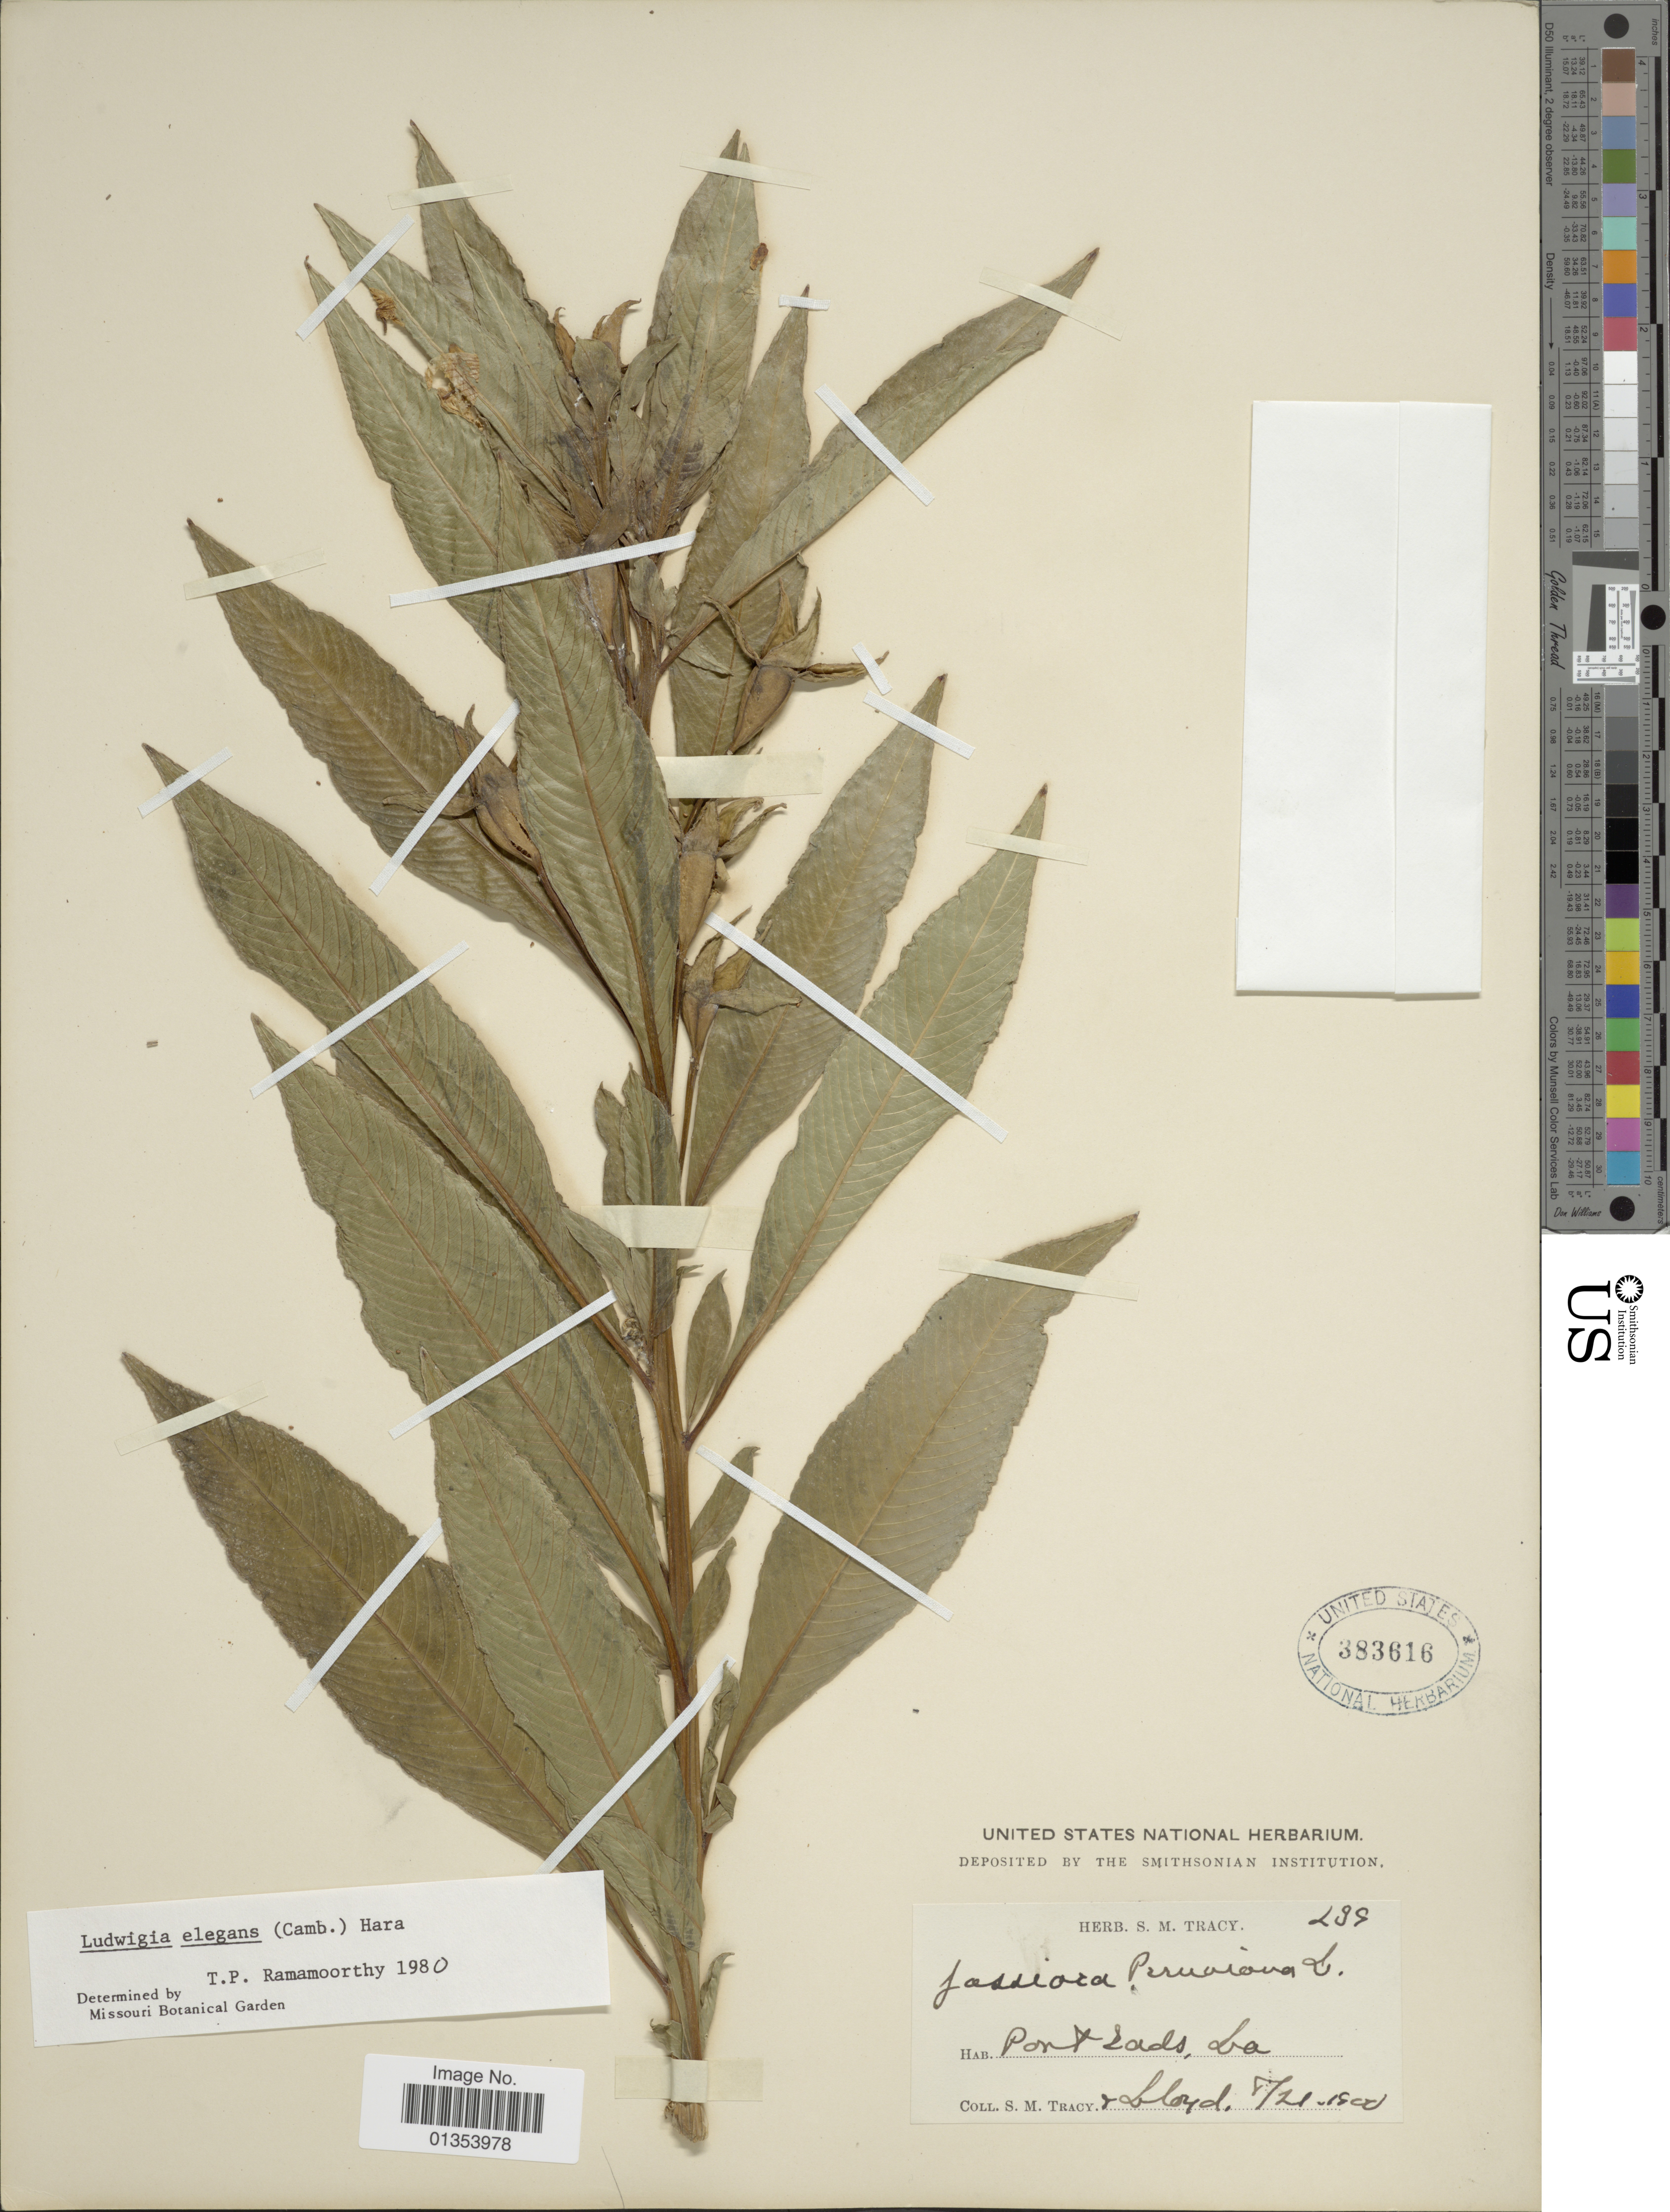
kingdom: Plantae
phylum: Tracheophyta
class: Magnoliopsida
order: Myrtales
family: Onagraceae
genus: Ludwigia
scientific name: Ludwigia elegans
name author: (Cambess.) H. Hara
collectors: S. M. Tracy & -- Lloyd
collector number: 289*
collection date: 1900-08-21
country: United States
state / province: Louisiana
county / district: Plaquemines Parish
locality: Port Eads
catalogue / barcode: US 383616